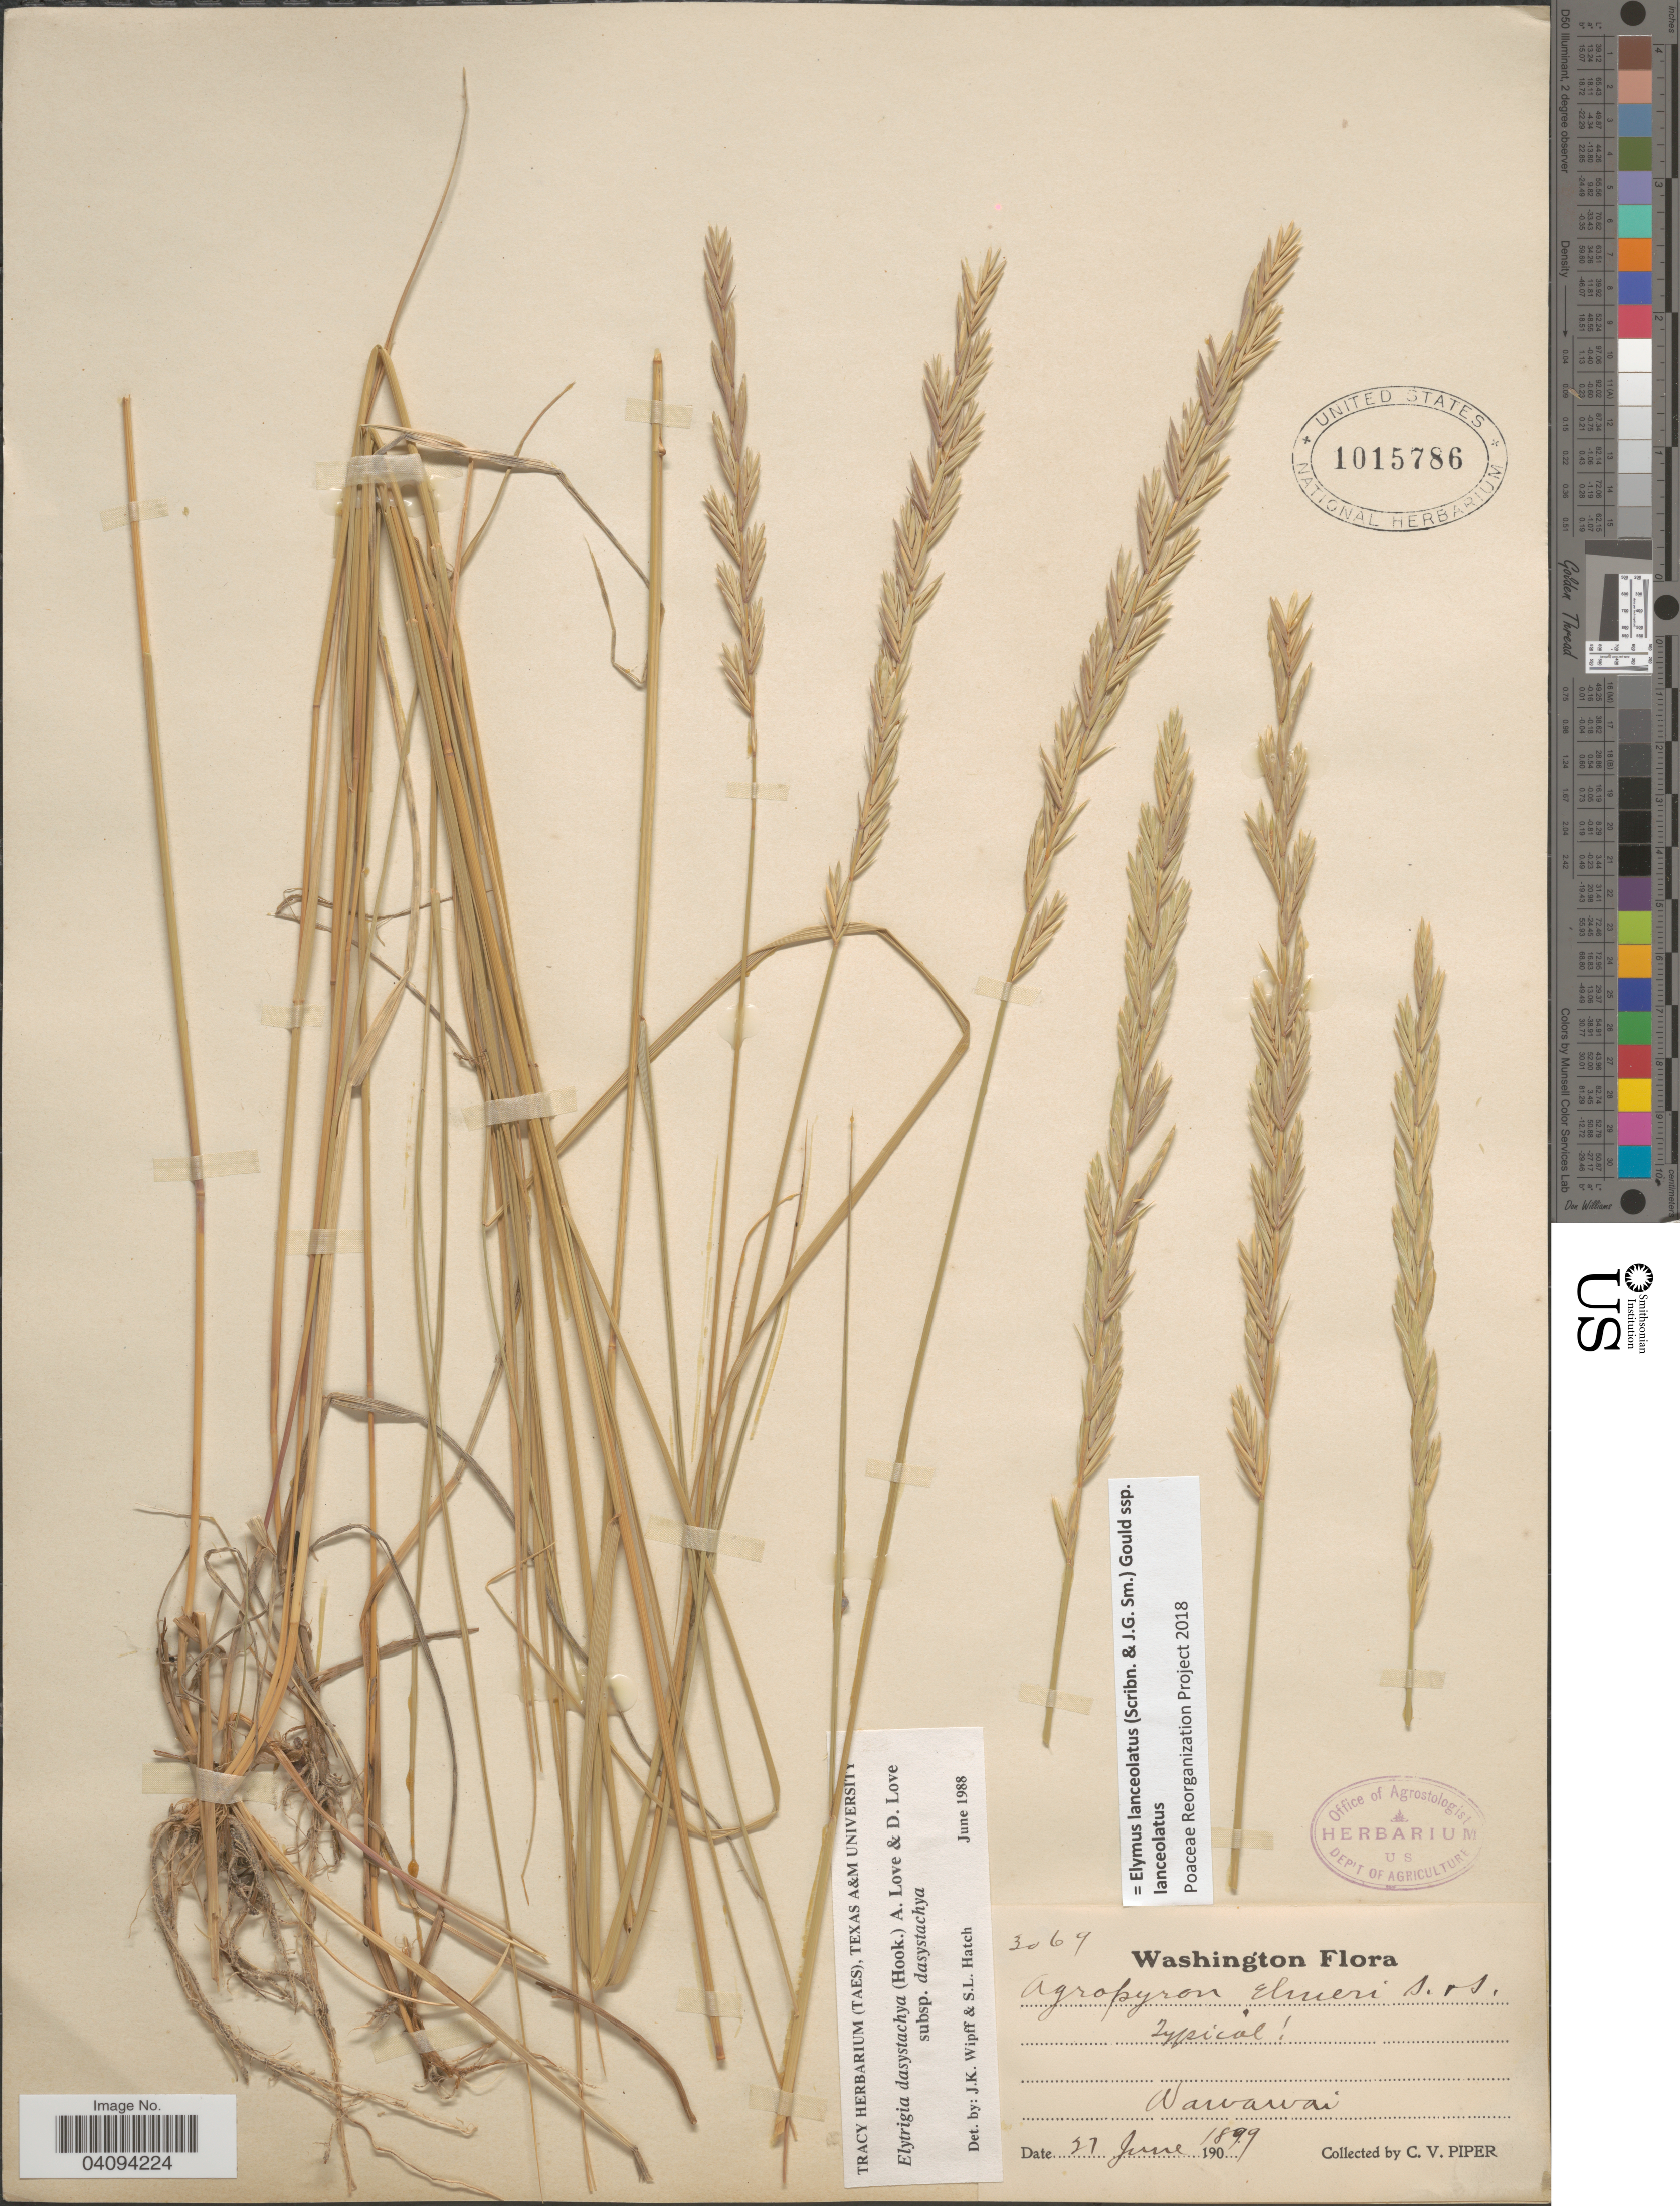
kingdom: Plantae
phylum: Tracheophyta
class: Liliopsida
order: Poales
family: Poaceae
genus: Elymus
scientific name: Elymus lanceolatus subsp. lanceolatus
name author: (Scribn. & J.G. Sm.) Gould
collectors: C. V. Piper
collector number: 3069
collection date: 1899-06-21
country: United States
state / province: Washington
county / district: Whitman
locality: Wawawai.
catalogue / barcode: US 1015786